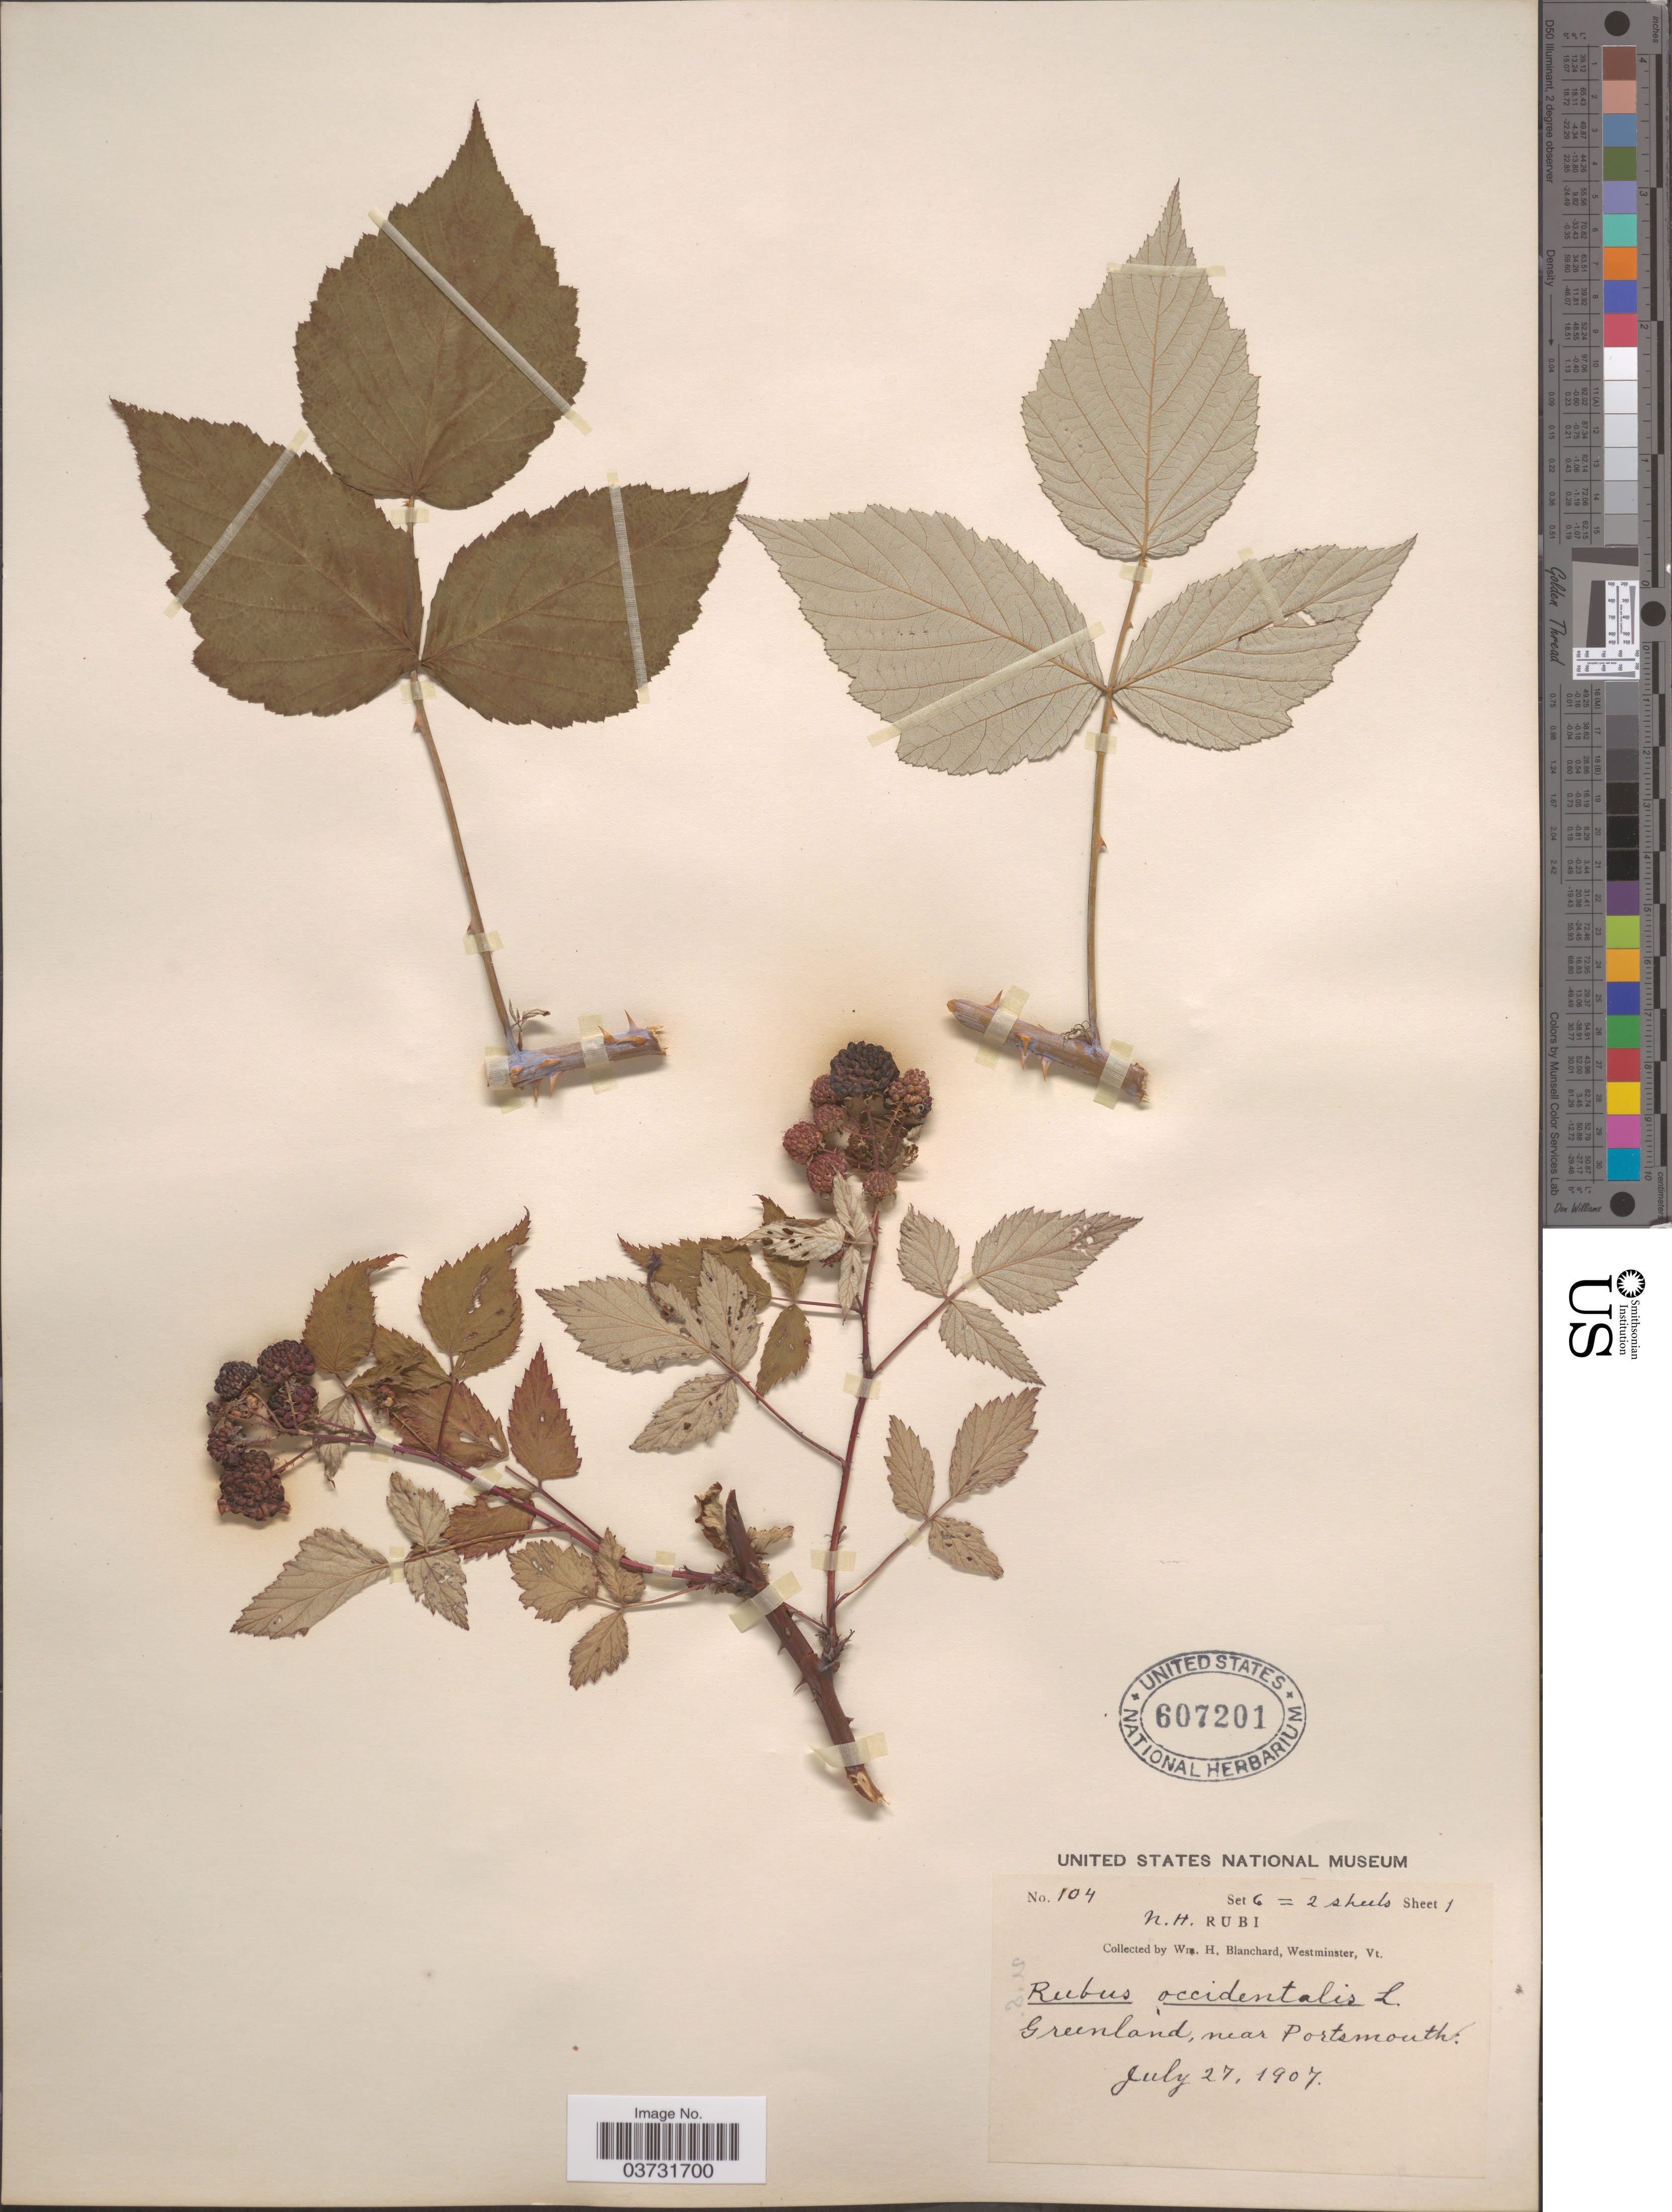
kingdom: Plantae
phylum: Tracheophyta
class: Magnoliopsida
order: Rosales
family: Rosaceae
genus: Rubus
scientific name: Rubus occidentalis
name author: L.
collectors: W. H. Blanchard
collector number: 104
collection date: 1907-07-27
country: United States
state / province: New Hampshire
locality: Greenland, near Portsmouth.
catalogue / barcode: US 607201